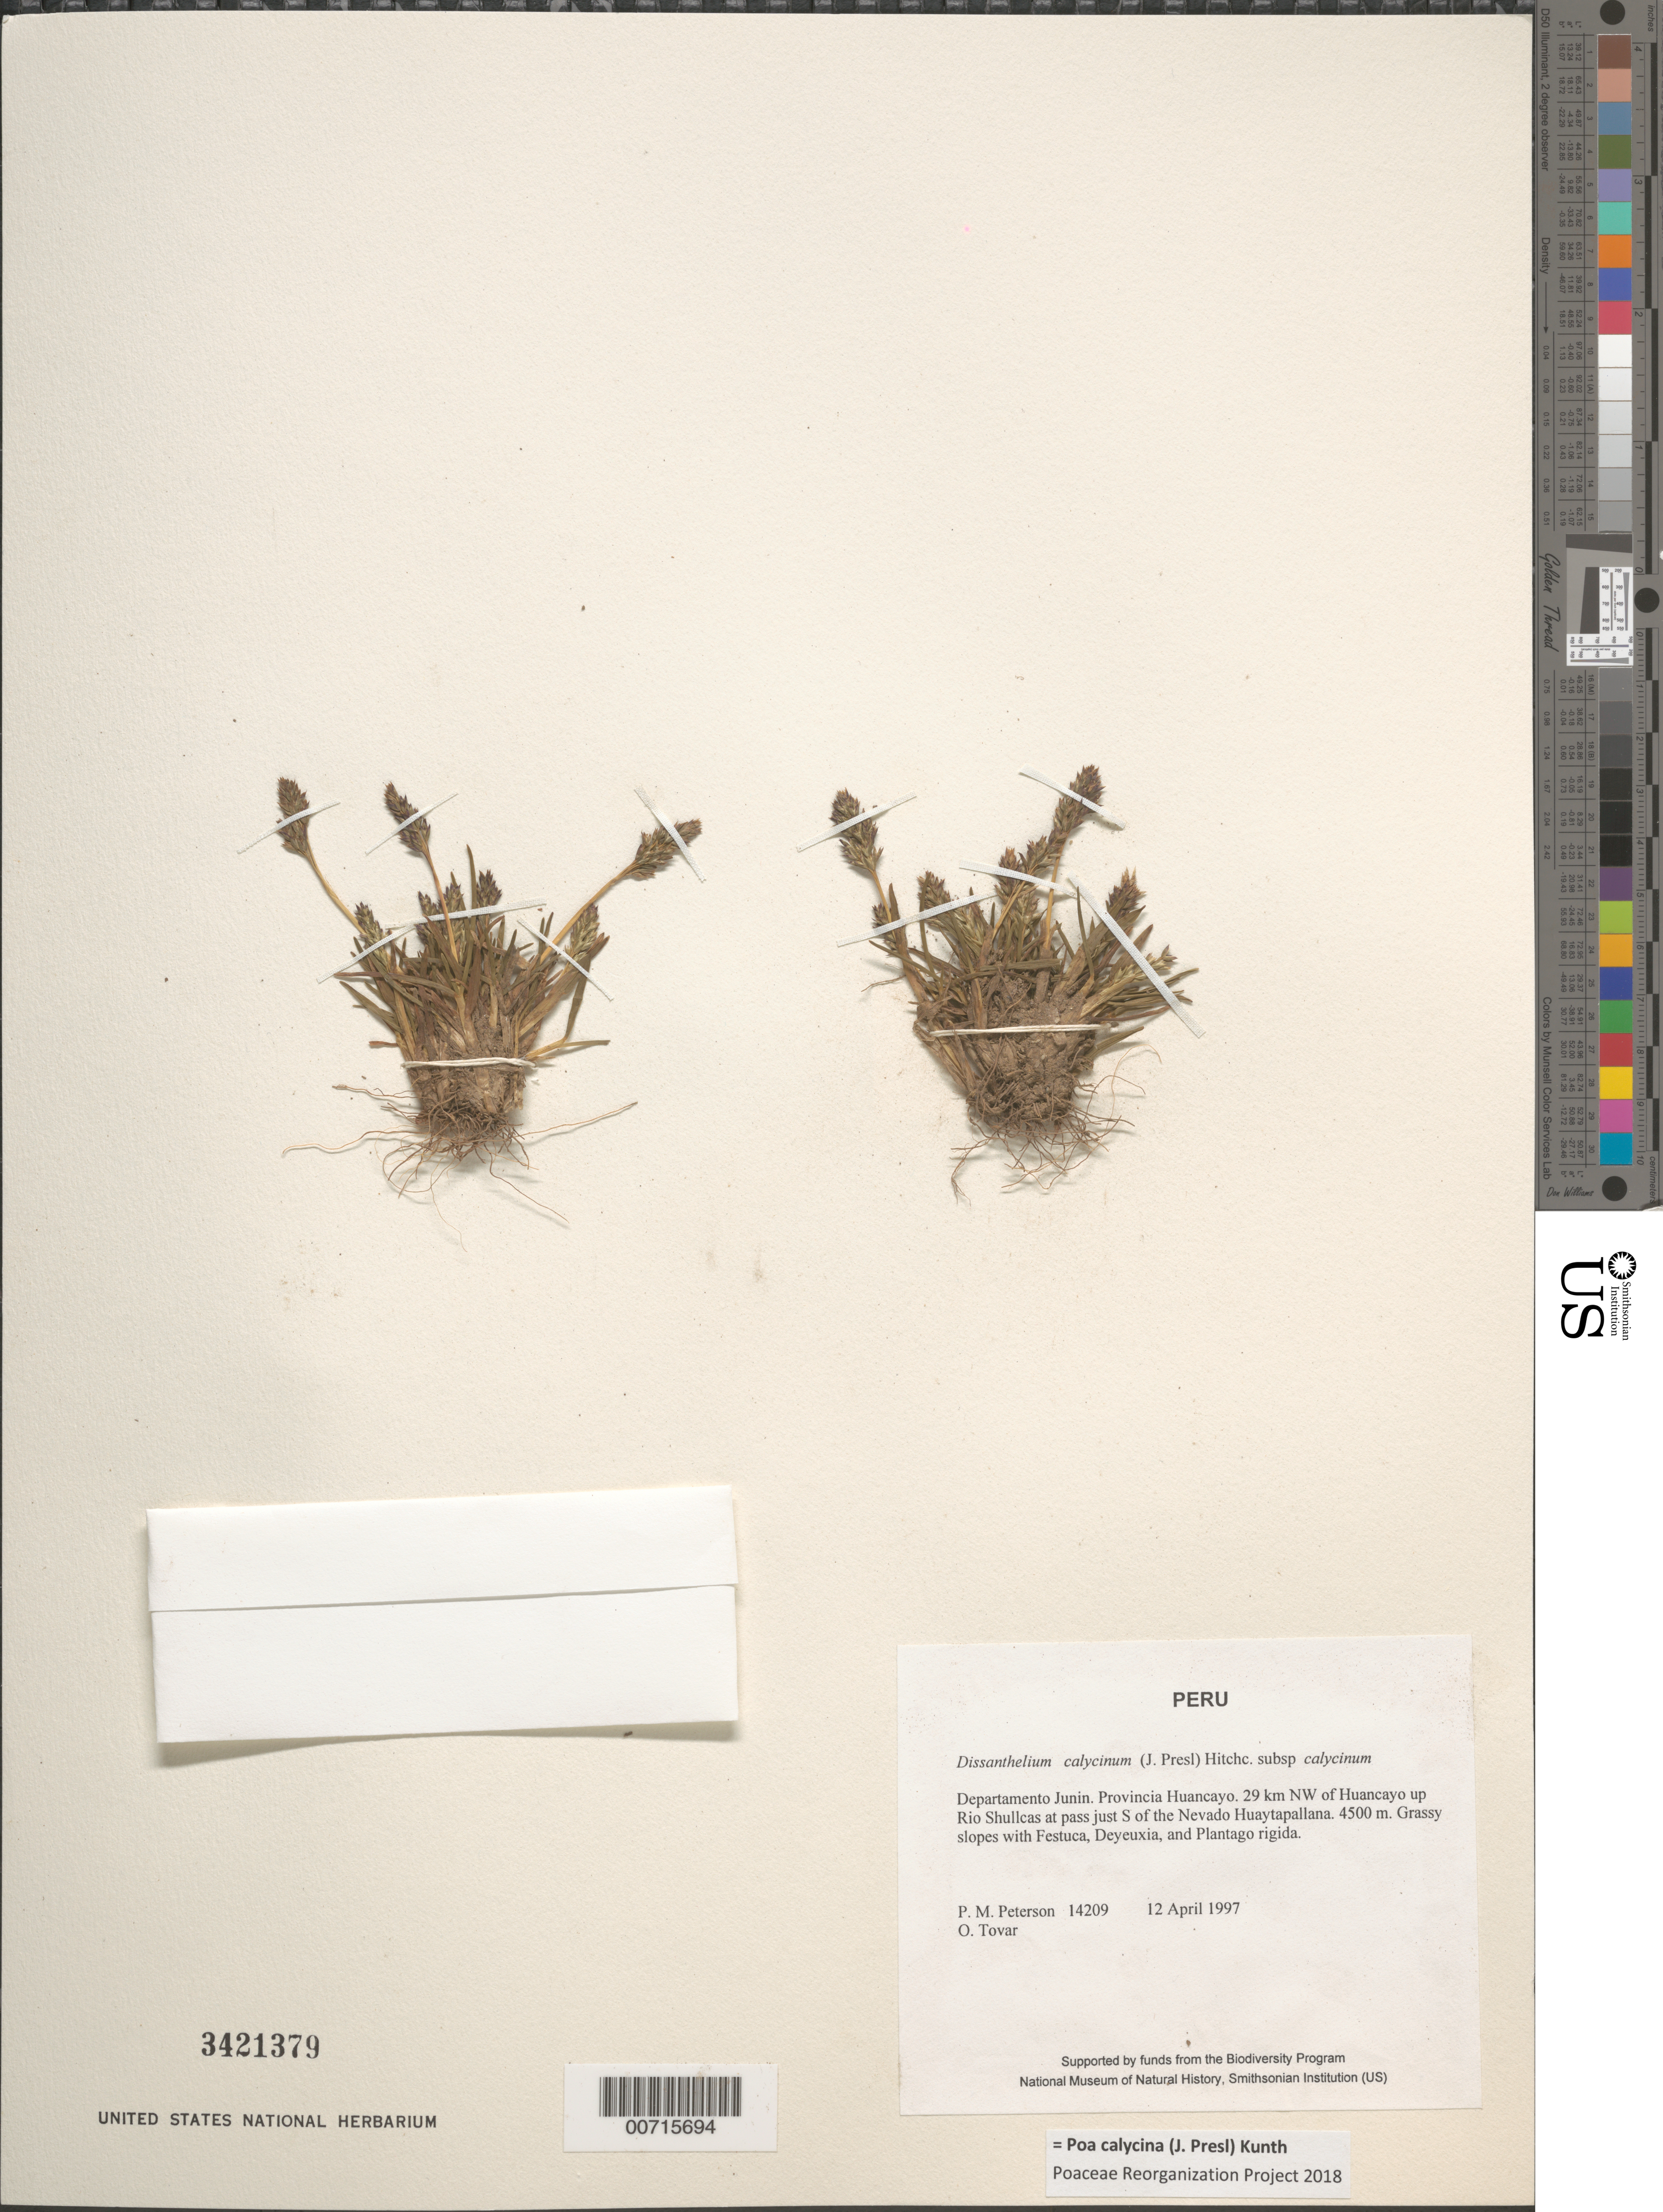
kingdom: Plantae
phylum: Tracheophyta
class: Liliopsida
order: Poales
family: Poaceae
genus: Poa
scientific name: Poa calycina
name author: (J. Presl) Kunth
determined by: Poaceae Reorganization Project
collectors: P. M. Peterson & Ó. Tovar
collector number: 14209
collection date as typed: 12 Apr 1997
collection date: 1997-04-12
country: Peru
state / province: Junín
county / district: Huancayo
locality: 29 km NW of Huancayo up Rio Shullcas at pass just S of the Nevado Huaytapallana.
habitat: Grassy slopes with Festuca, Deyeuxia, and Plantago rigida.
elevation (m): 4500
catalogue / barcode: US 3421379